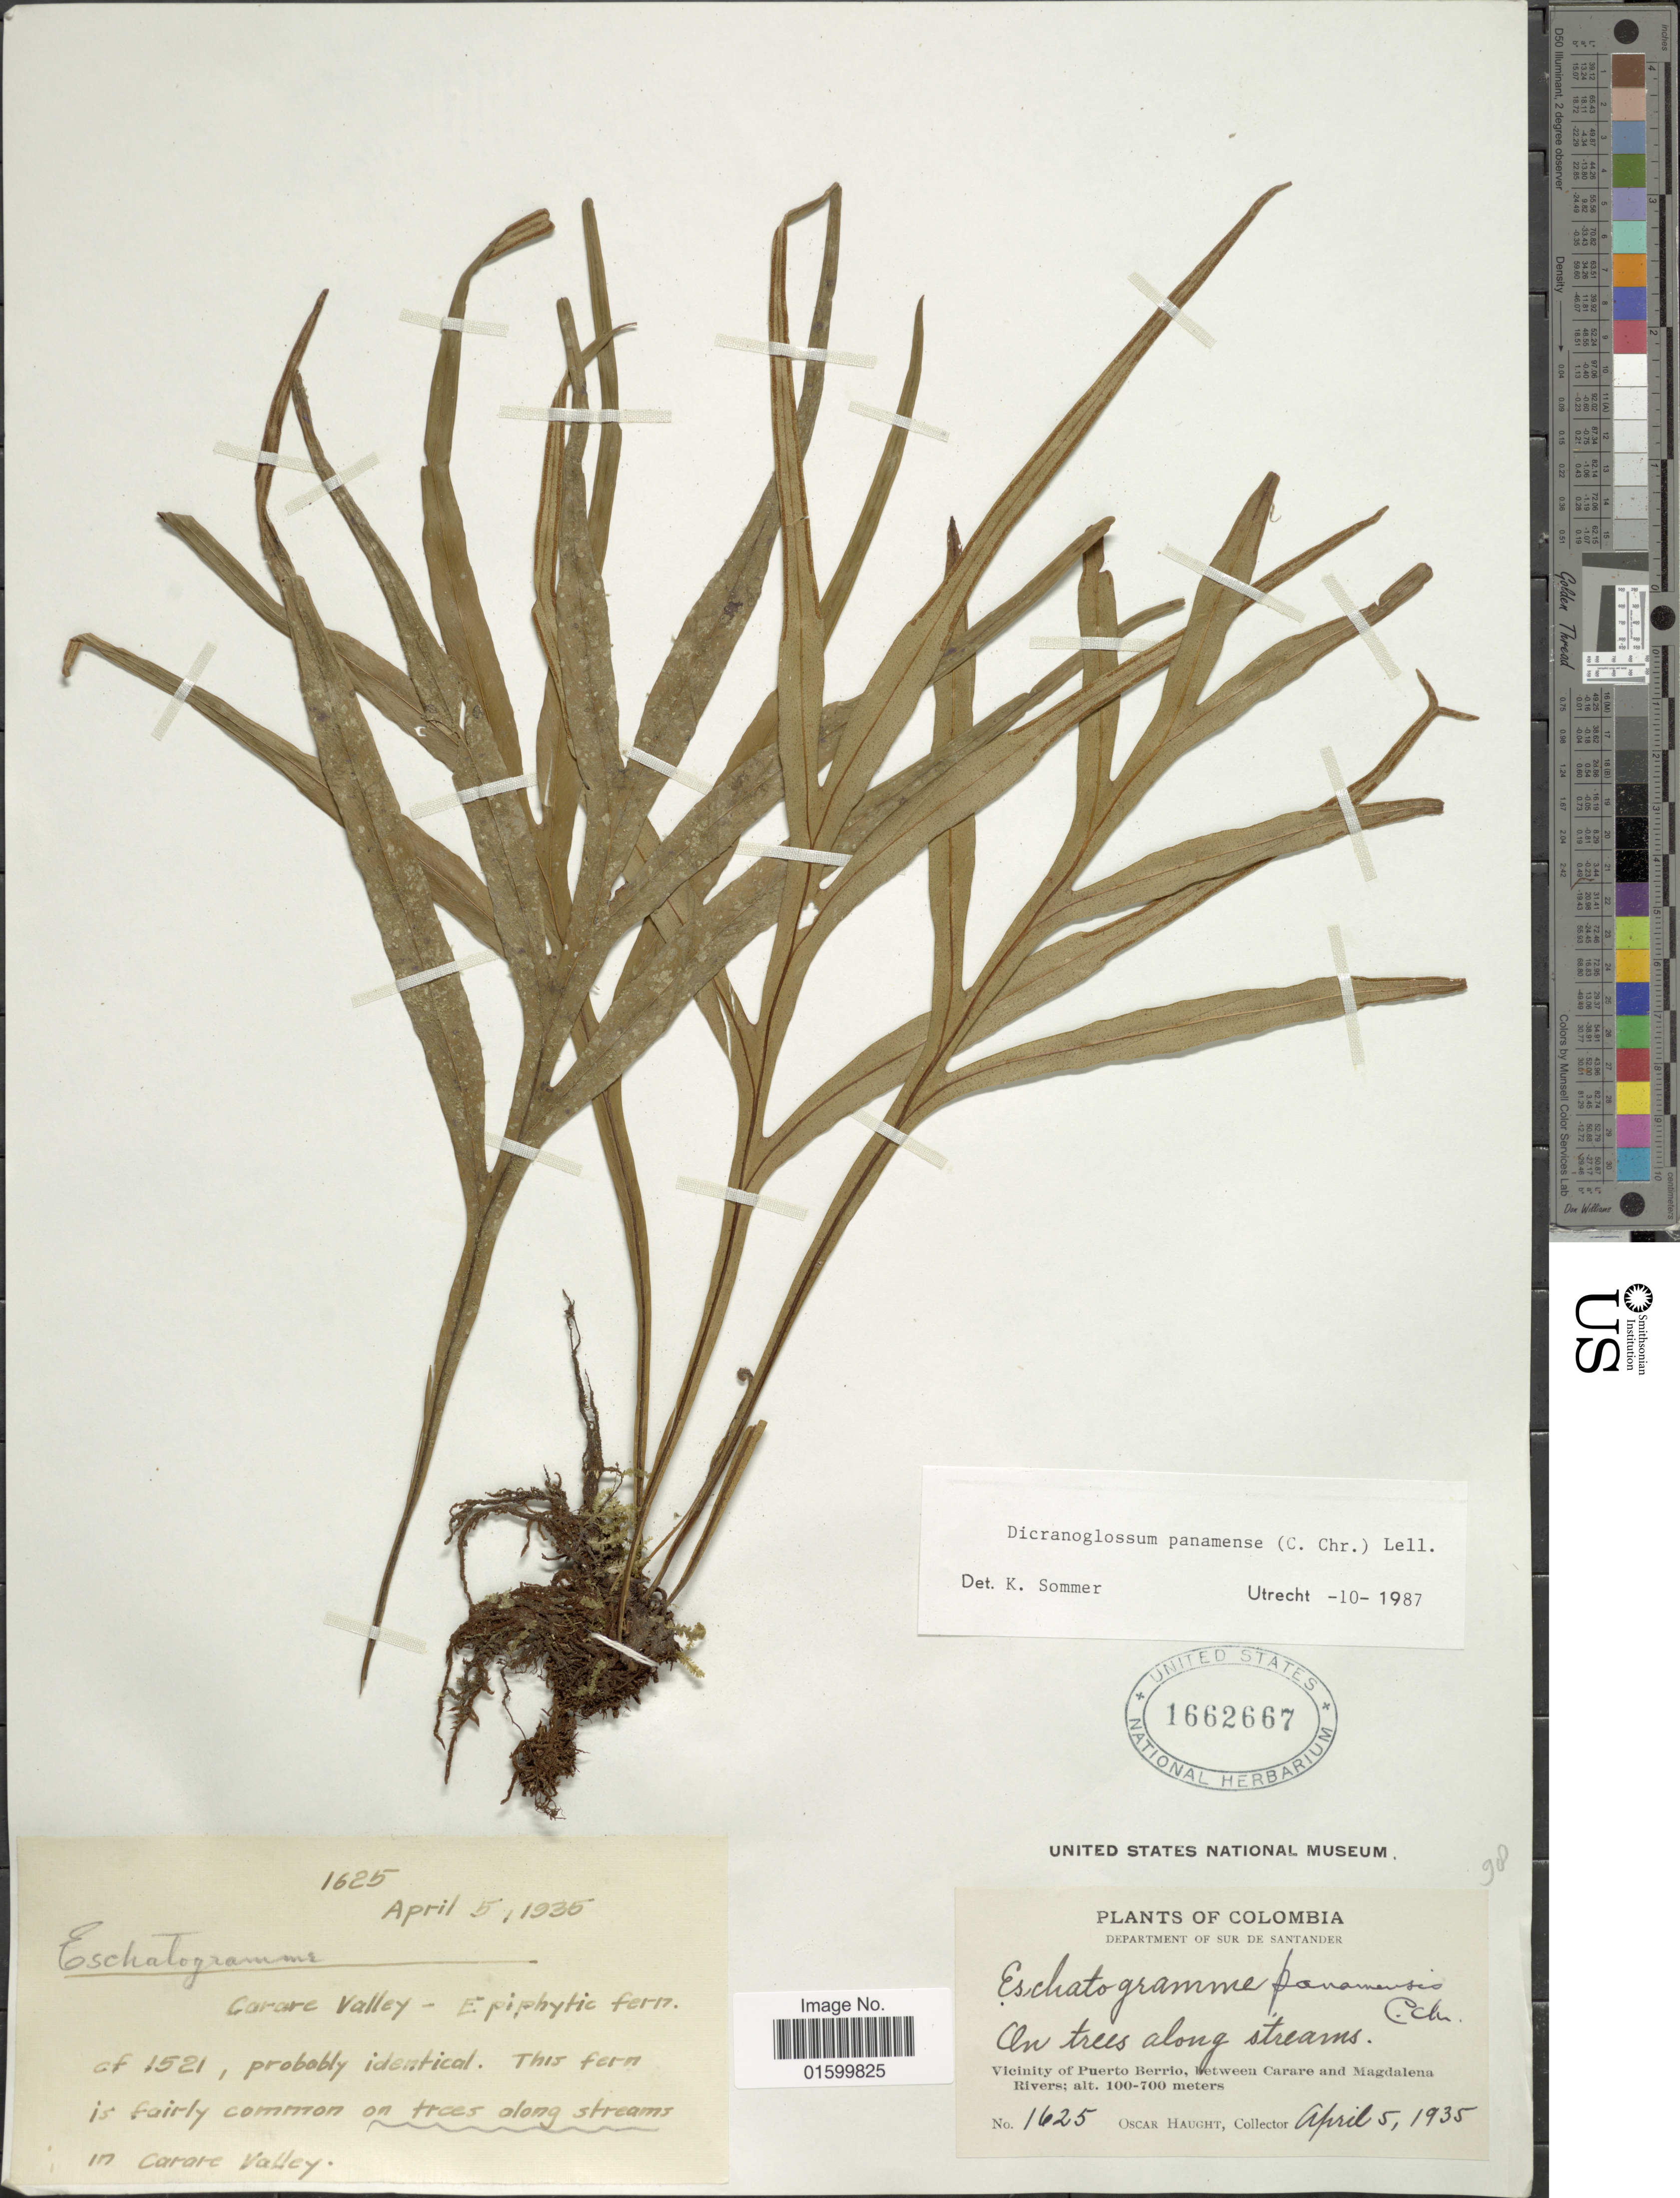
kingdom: Plantae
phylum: Tracheophyta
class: Polypodiopsida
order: Polypodiales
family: Polypodiaceae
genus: Pleopeltis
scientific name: Pleopeltis panamensis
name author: (Weath.) Pic. Serm.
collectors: O. Haught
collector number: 1625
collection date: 1935-04-05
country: Colombia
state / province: Santander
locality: Department of Sur de Santander, Vicinity of Puerto Berrio, between Carare and Magdalena Rivers, Carare Valley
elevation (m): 100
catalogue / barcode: US 1662667